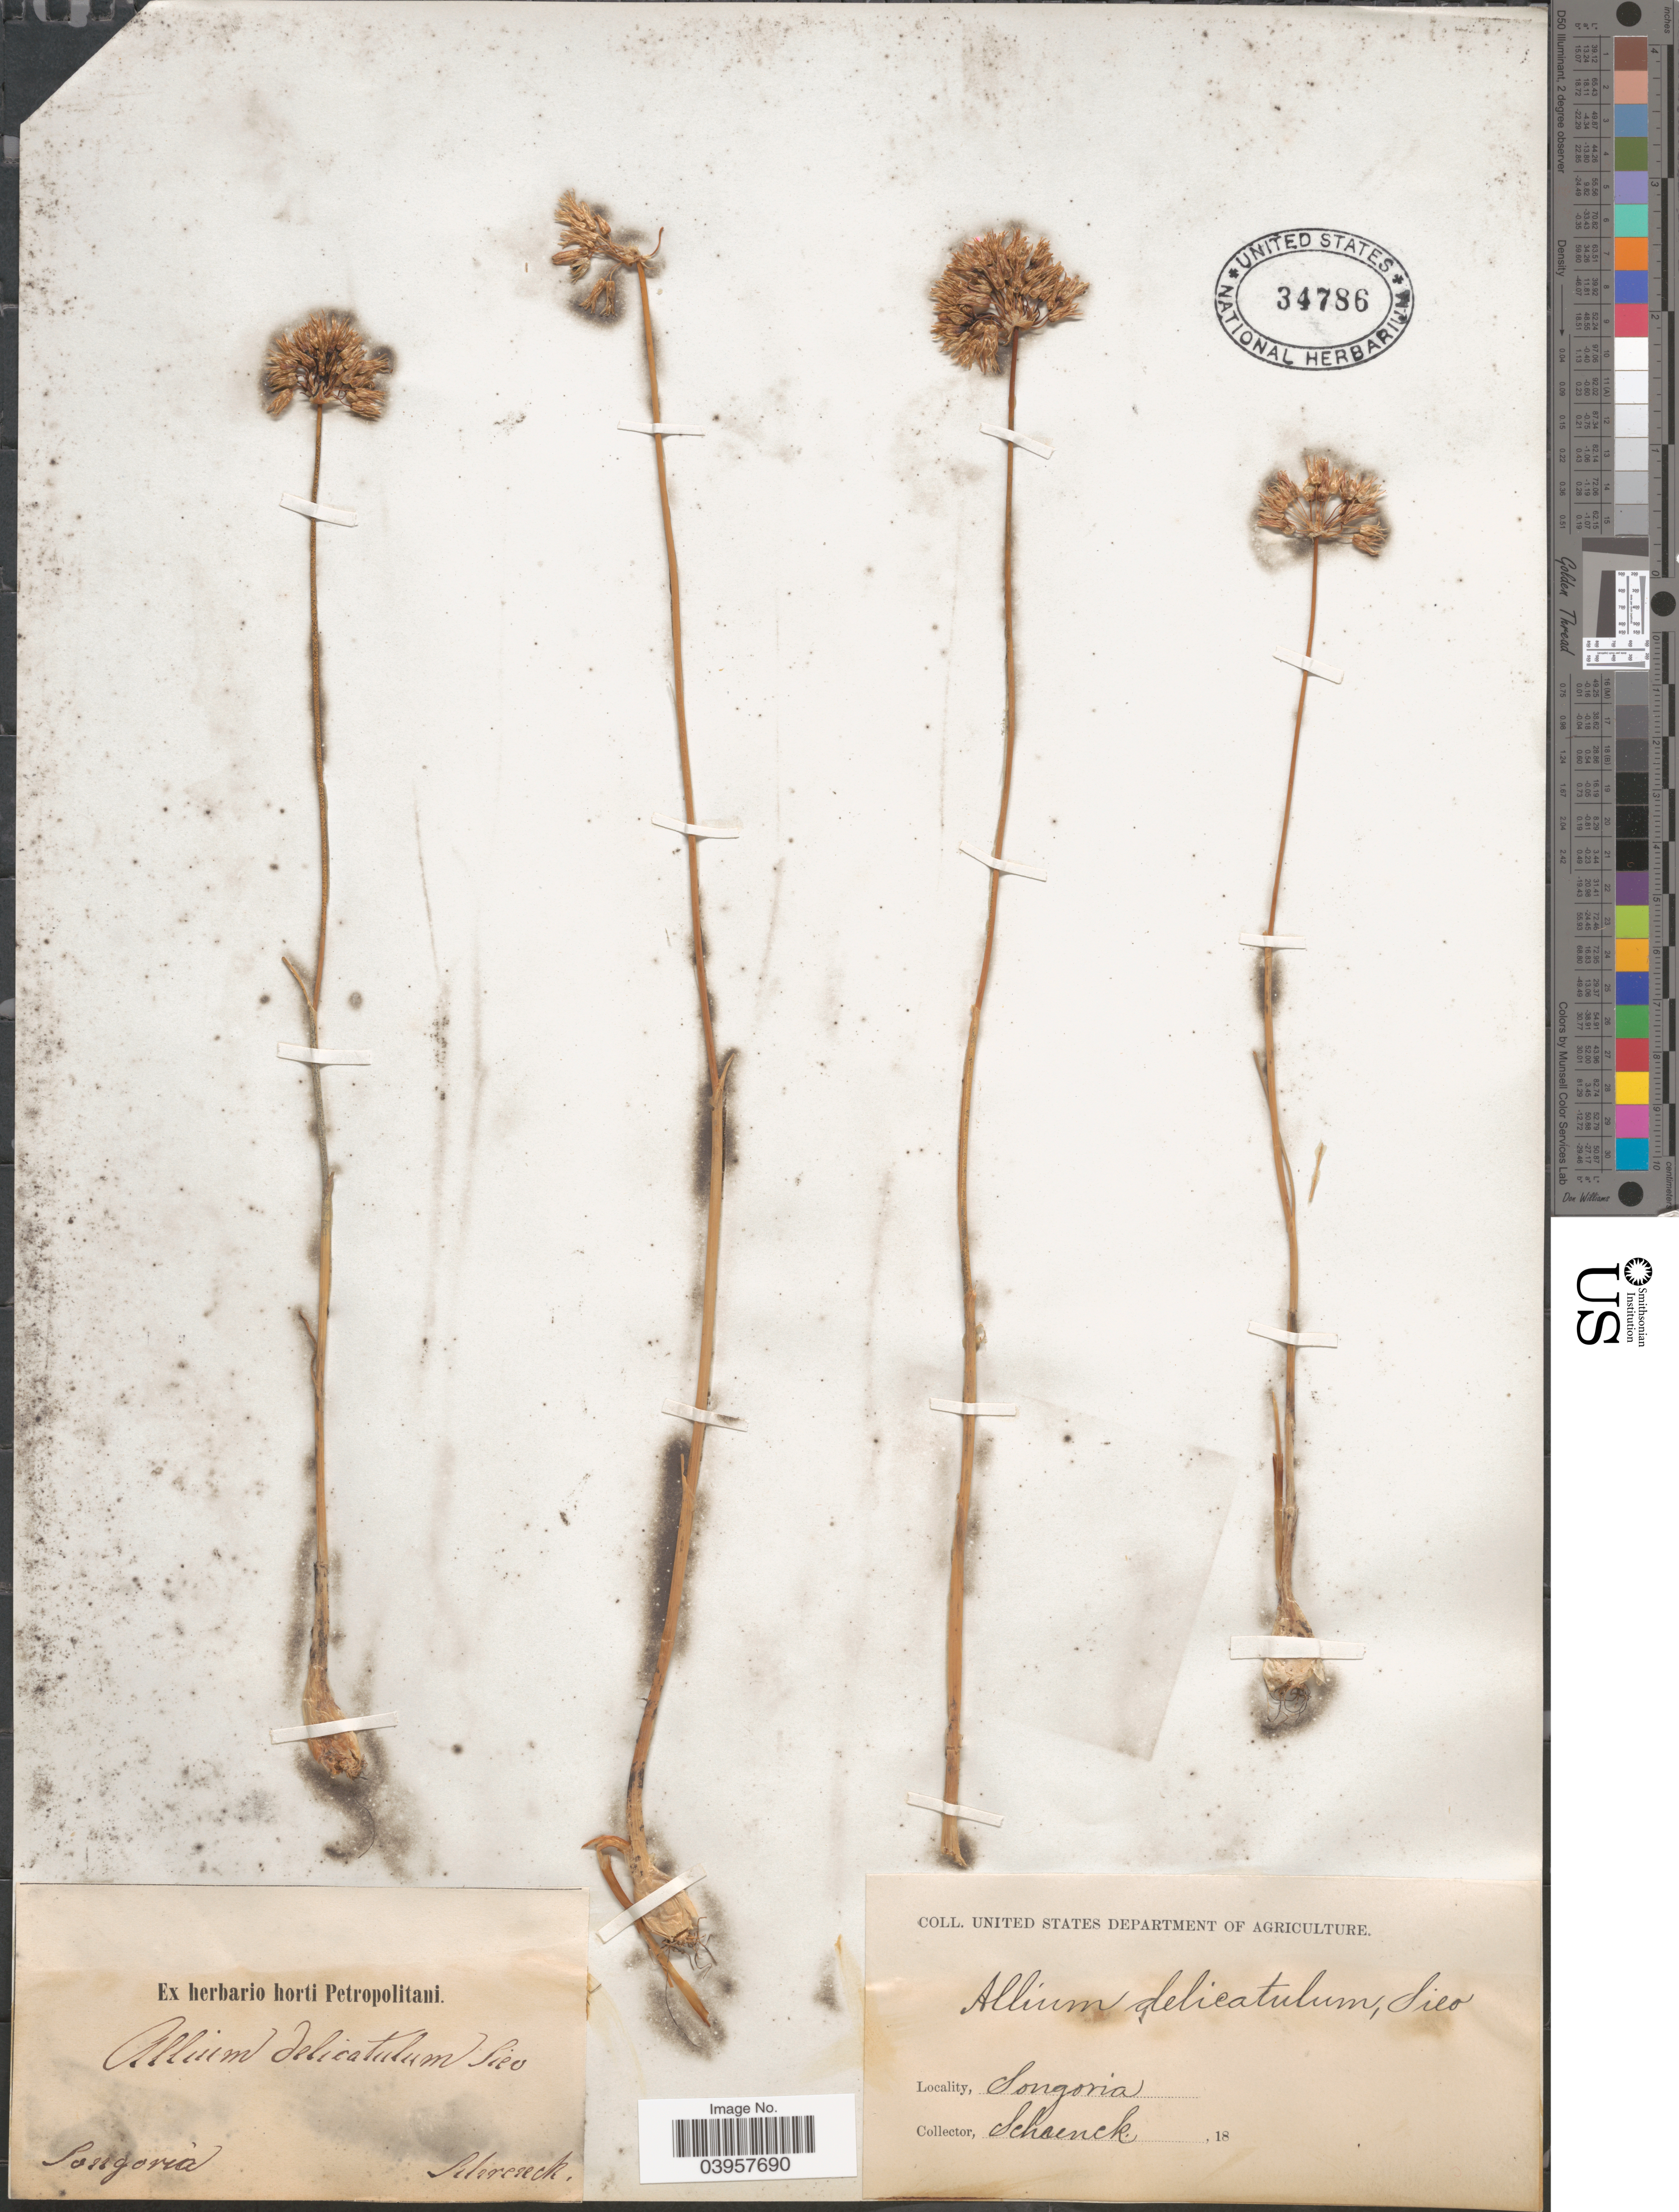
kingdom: Plantae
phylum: Tracheophyta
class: Liliopsida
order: Asparagales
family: Amaryllidaceae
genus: Allium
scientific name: Allium delicatulum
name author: Siev. ex Schult. & Schult. f.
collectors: -- Schrenck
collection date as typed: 18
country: China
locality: Songoria.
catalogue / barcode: US 34786